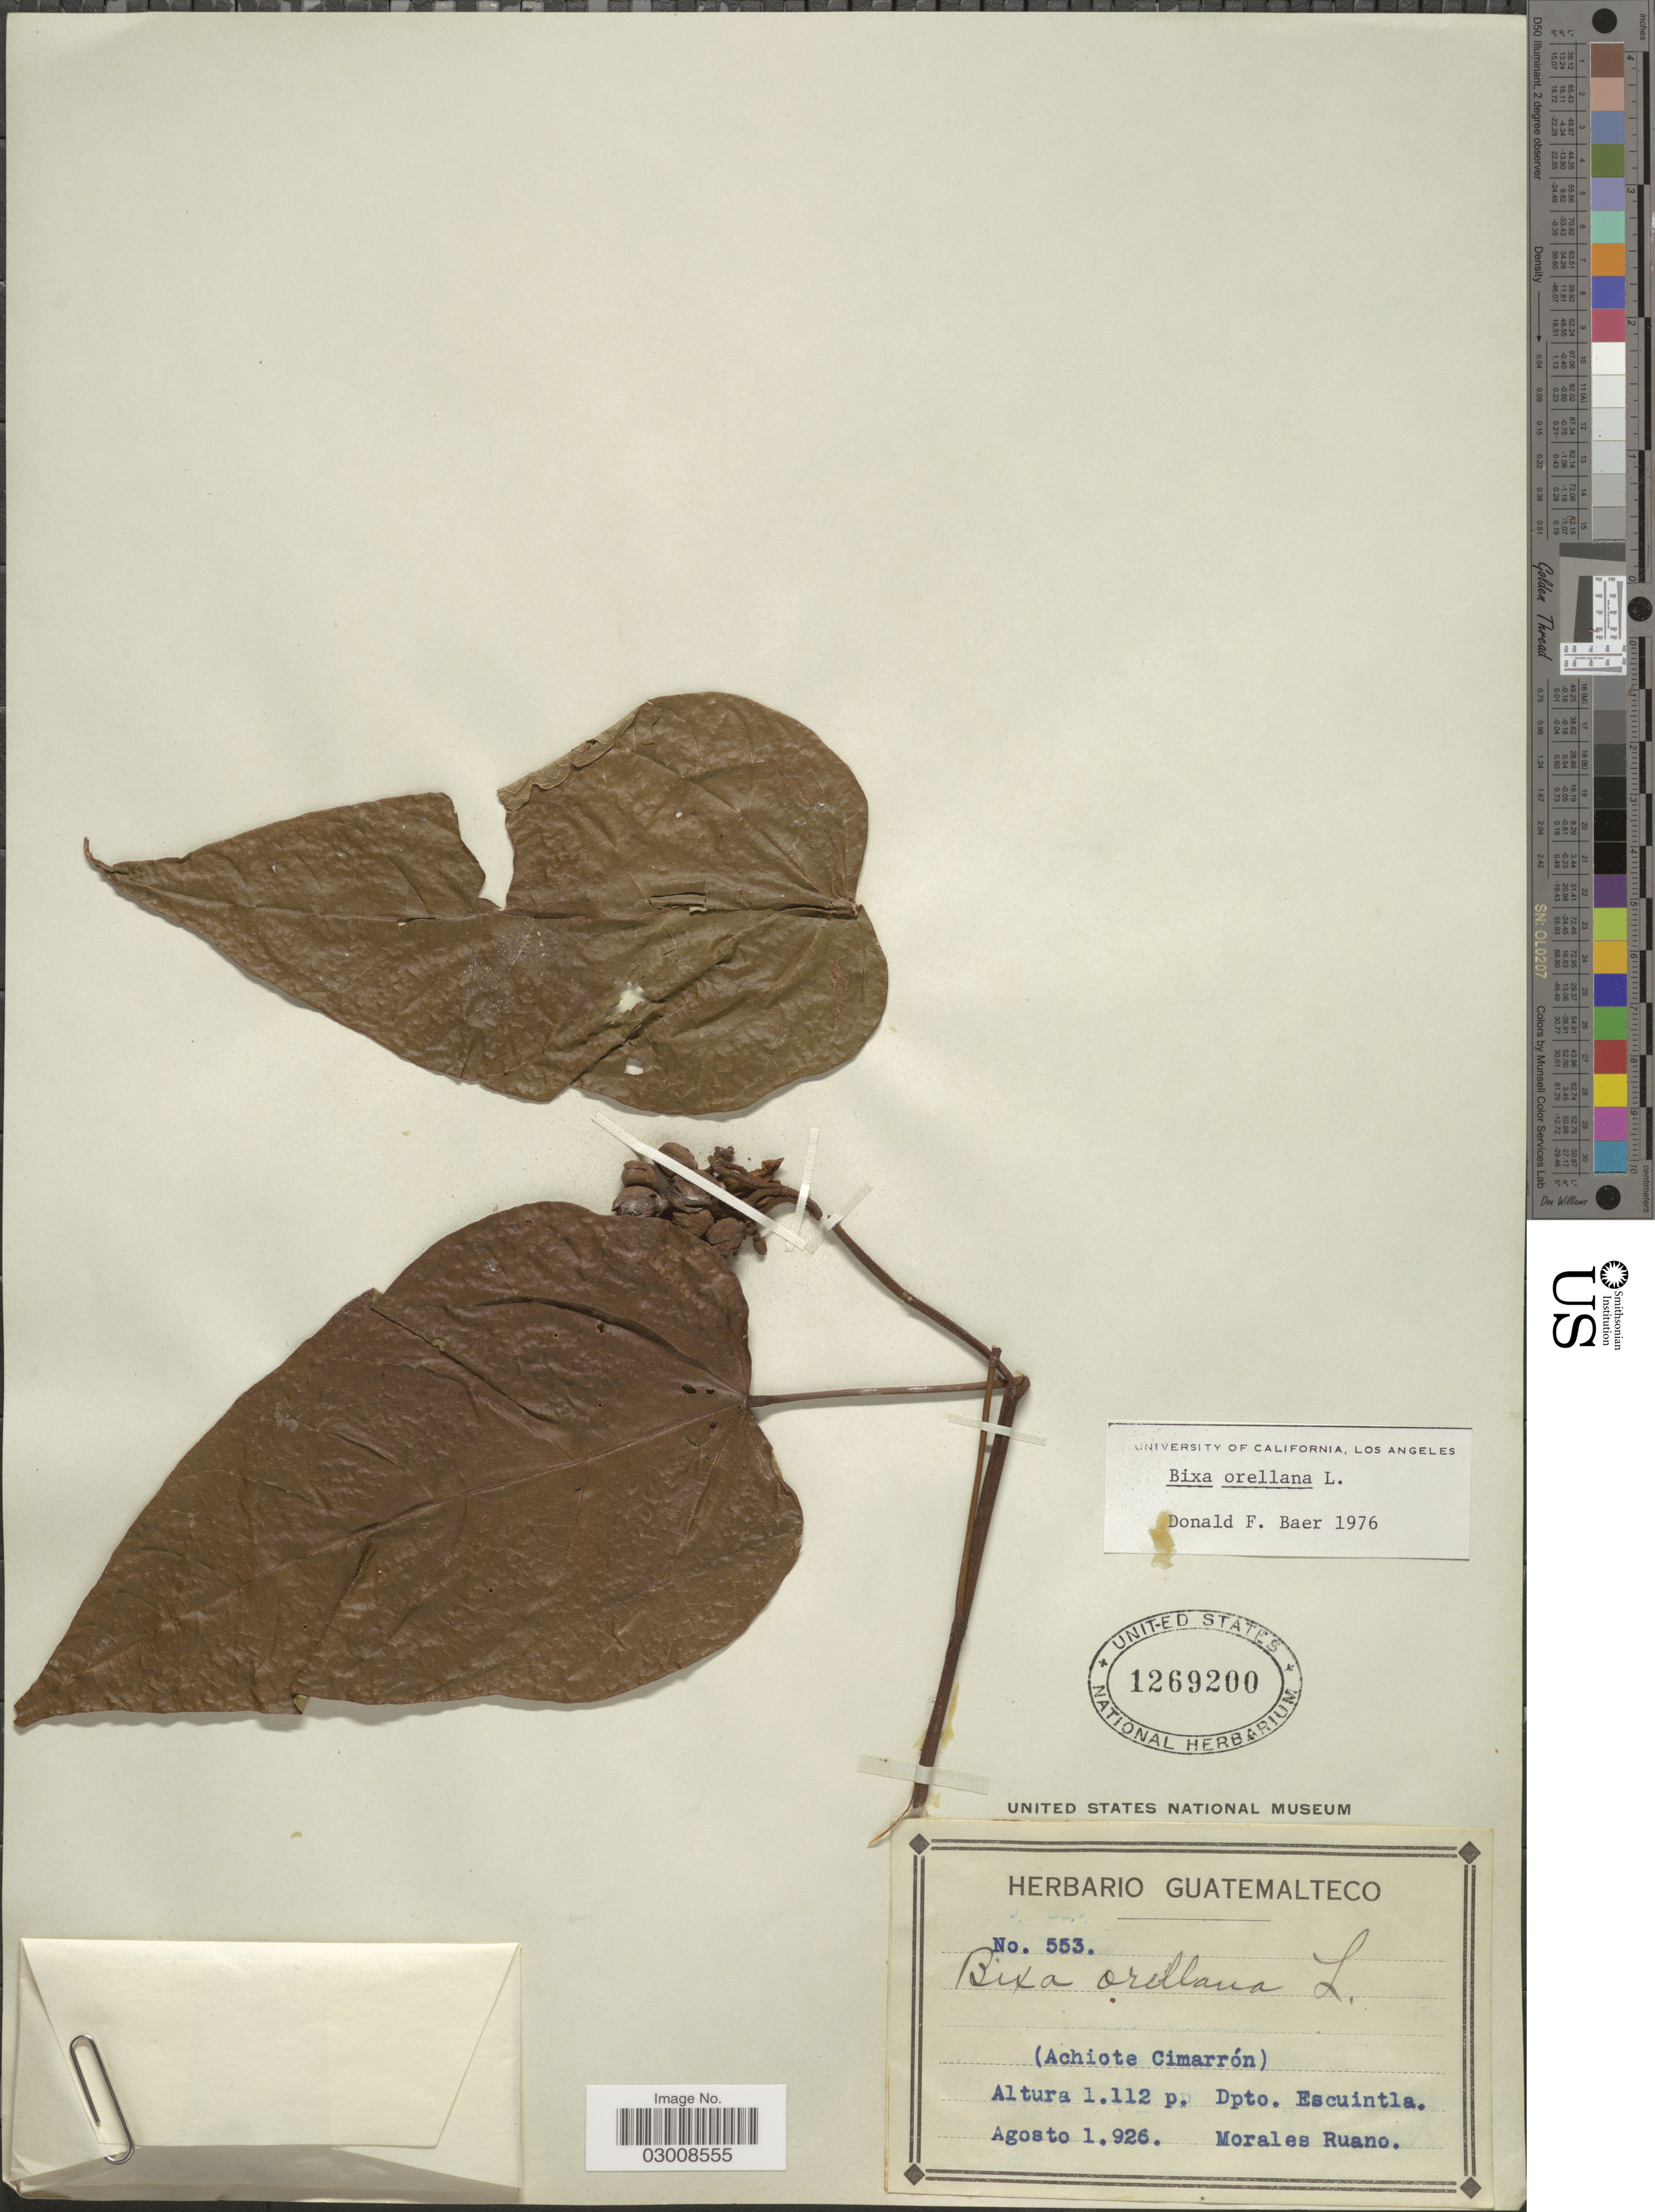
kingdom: Plantae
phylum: Tracheophyta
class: Magnoliopsida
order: Malvales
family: Bixaceae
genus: Bixa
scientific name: Bixa orellana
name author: L.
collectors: M. Ruano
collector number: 553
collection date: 1926-08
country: Guatemala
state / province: Escuintla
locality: (Achiote Cimarrón), Dpto. Ecuintla.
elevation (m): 339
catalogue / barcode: US 1269200